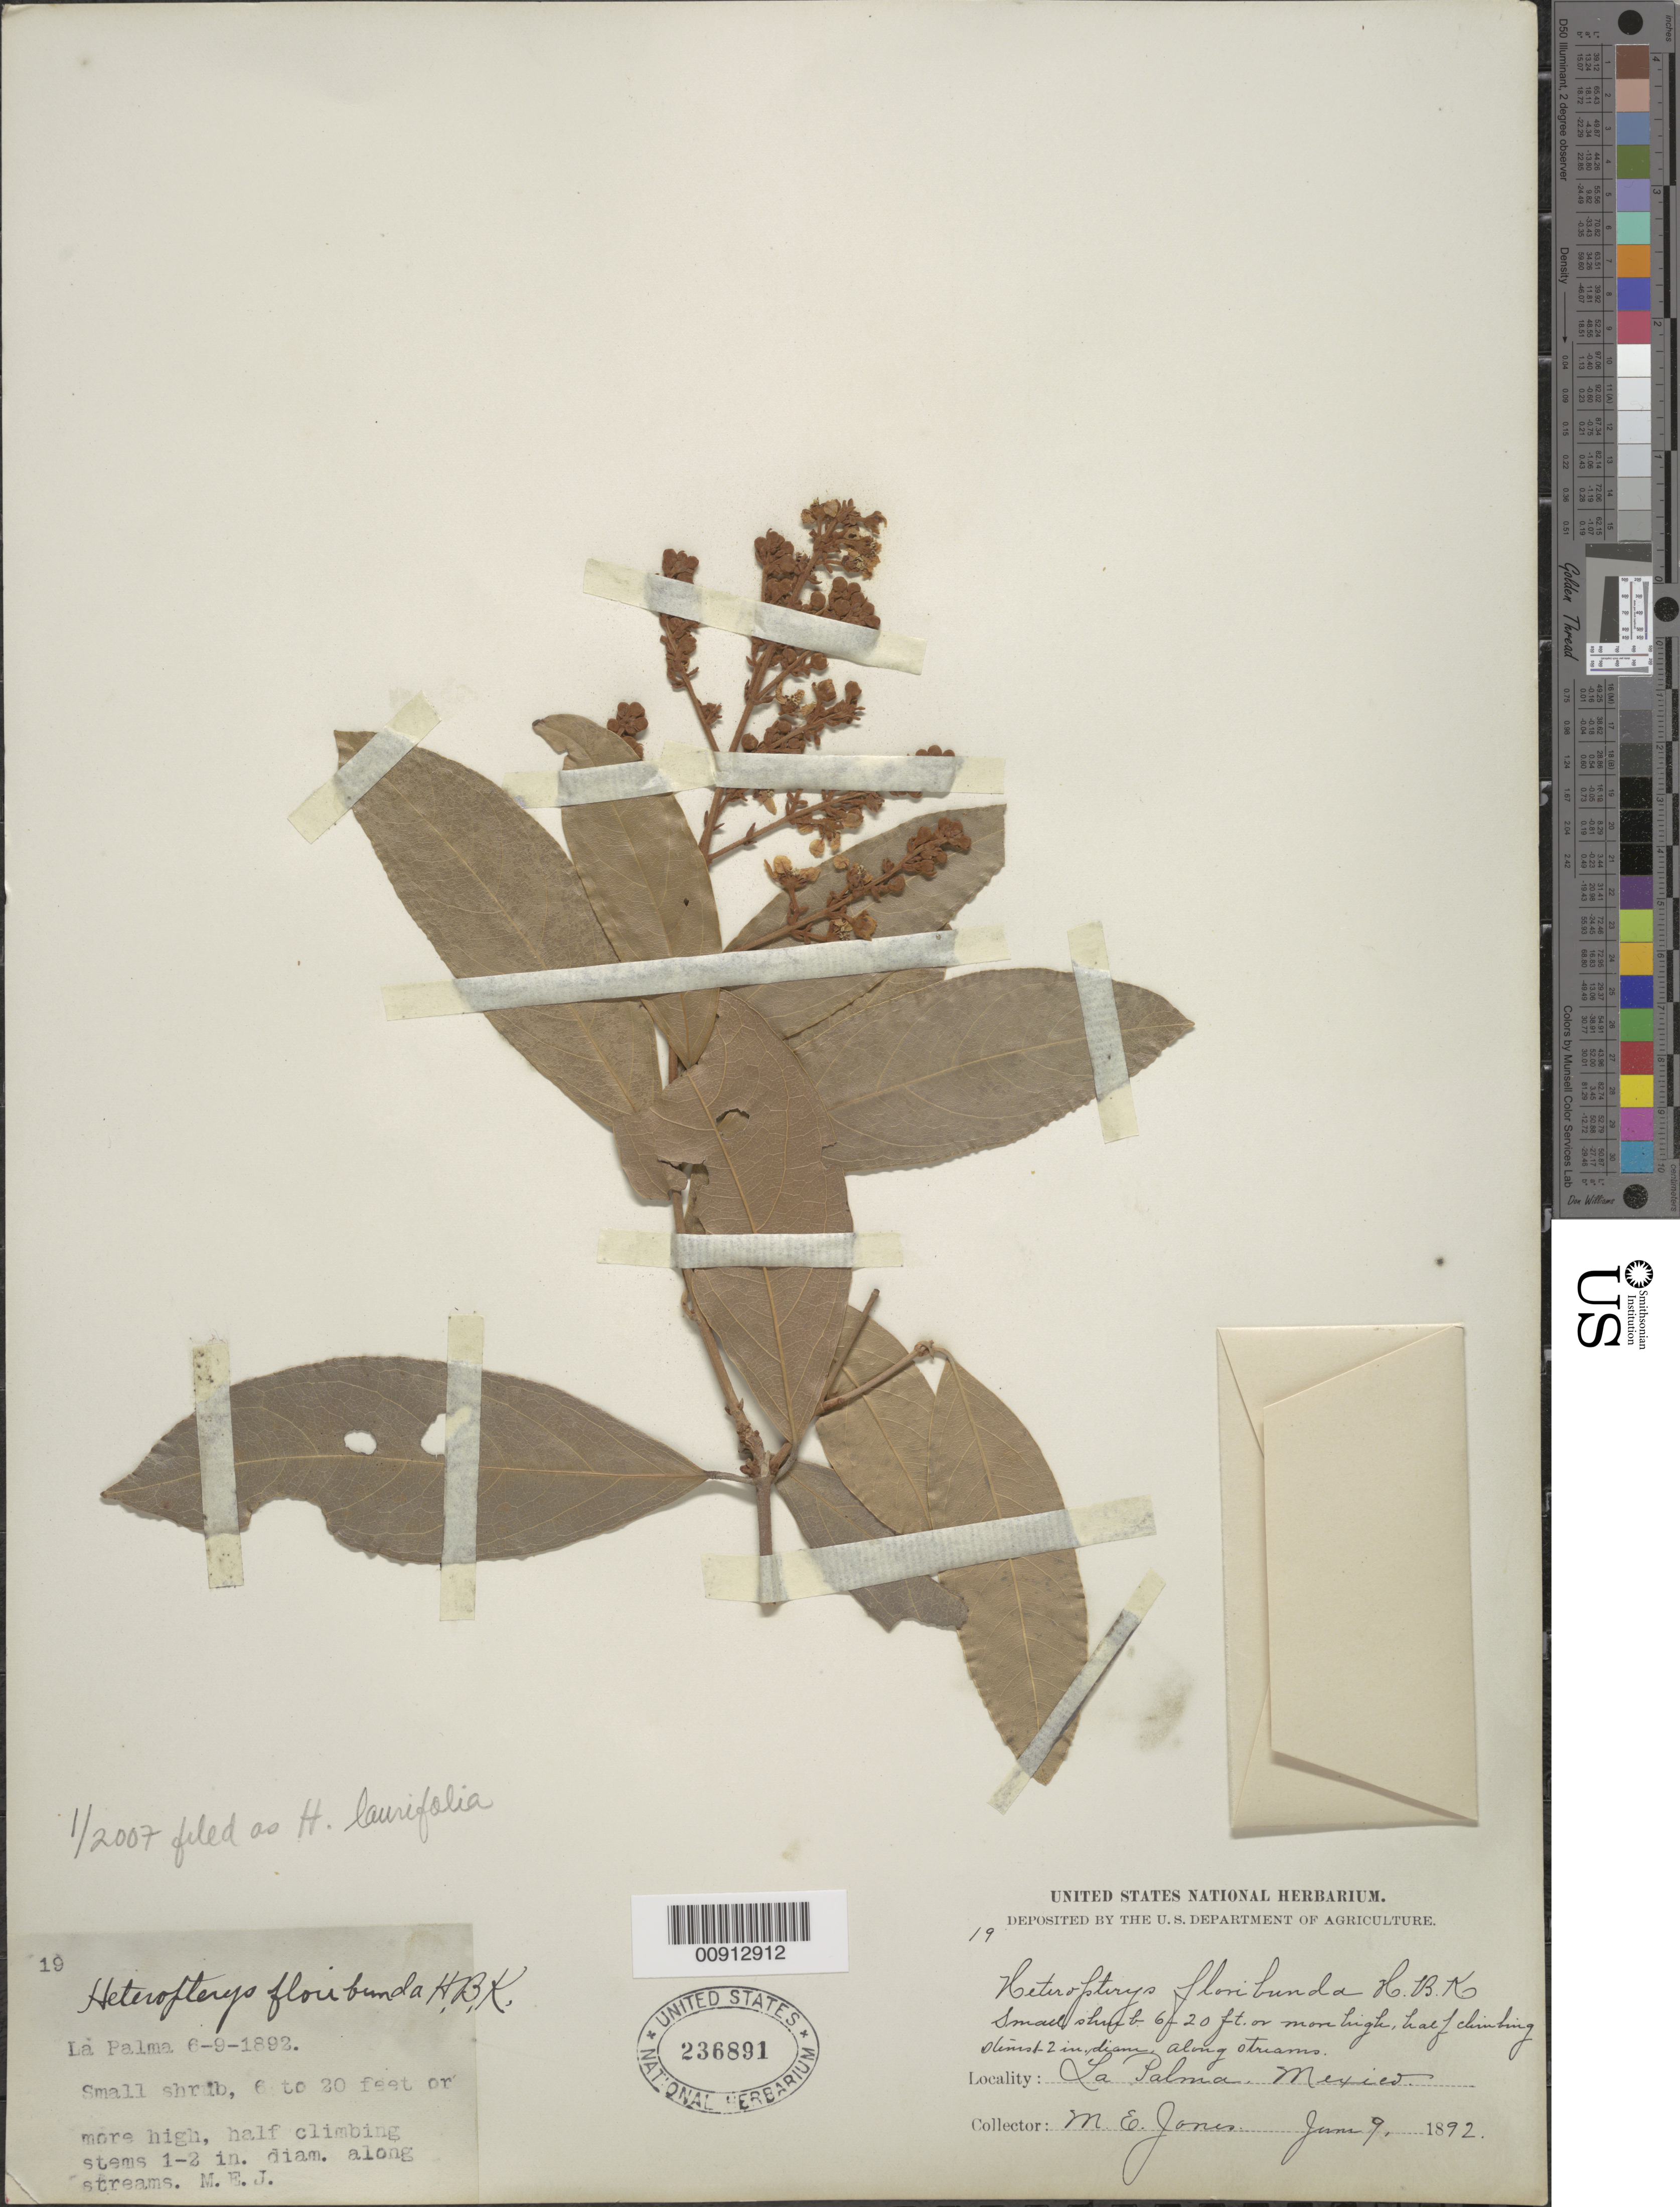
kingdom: Plantae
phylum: Tracheophyta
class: Magnoliopsida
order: Malpighiales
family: Malpighiaceae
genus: Heteropterys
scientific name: Heteropterys laurifolia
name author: (L.) A. Juss.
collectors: M. E. Jones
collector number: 19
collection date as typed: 09 Jun 1892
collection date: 1892-06-09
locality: La Palma, Mexico.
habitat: Along streams.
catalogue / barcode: US 236891